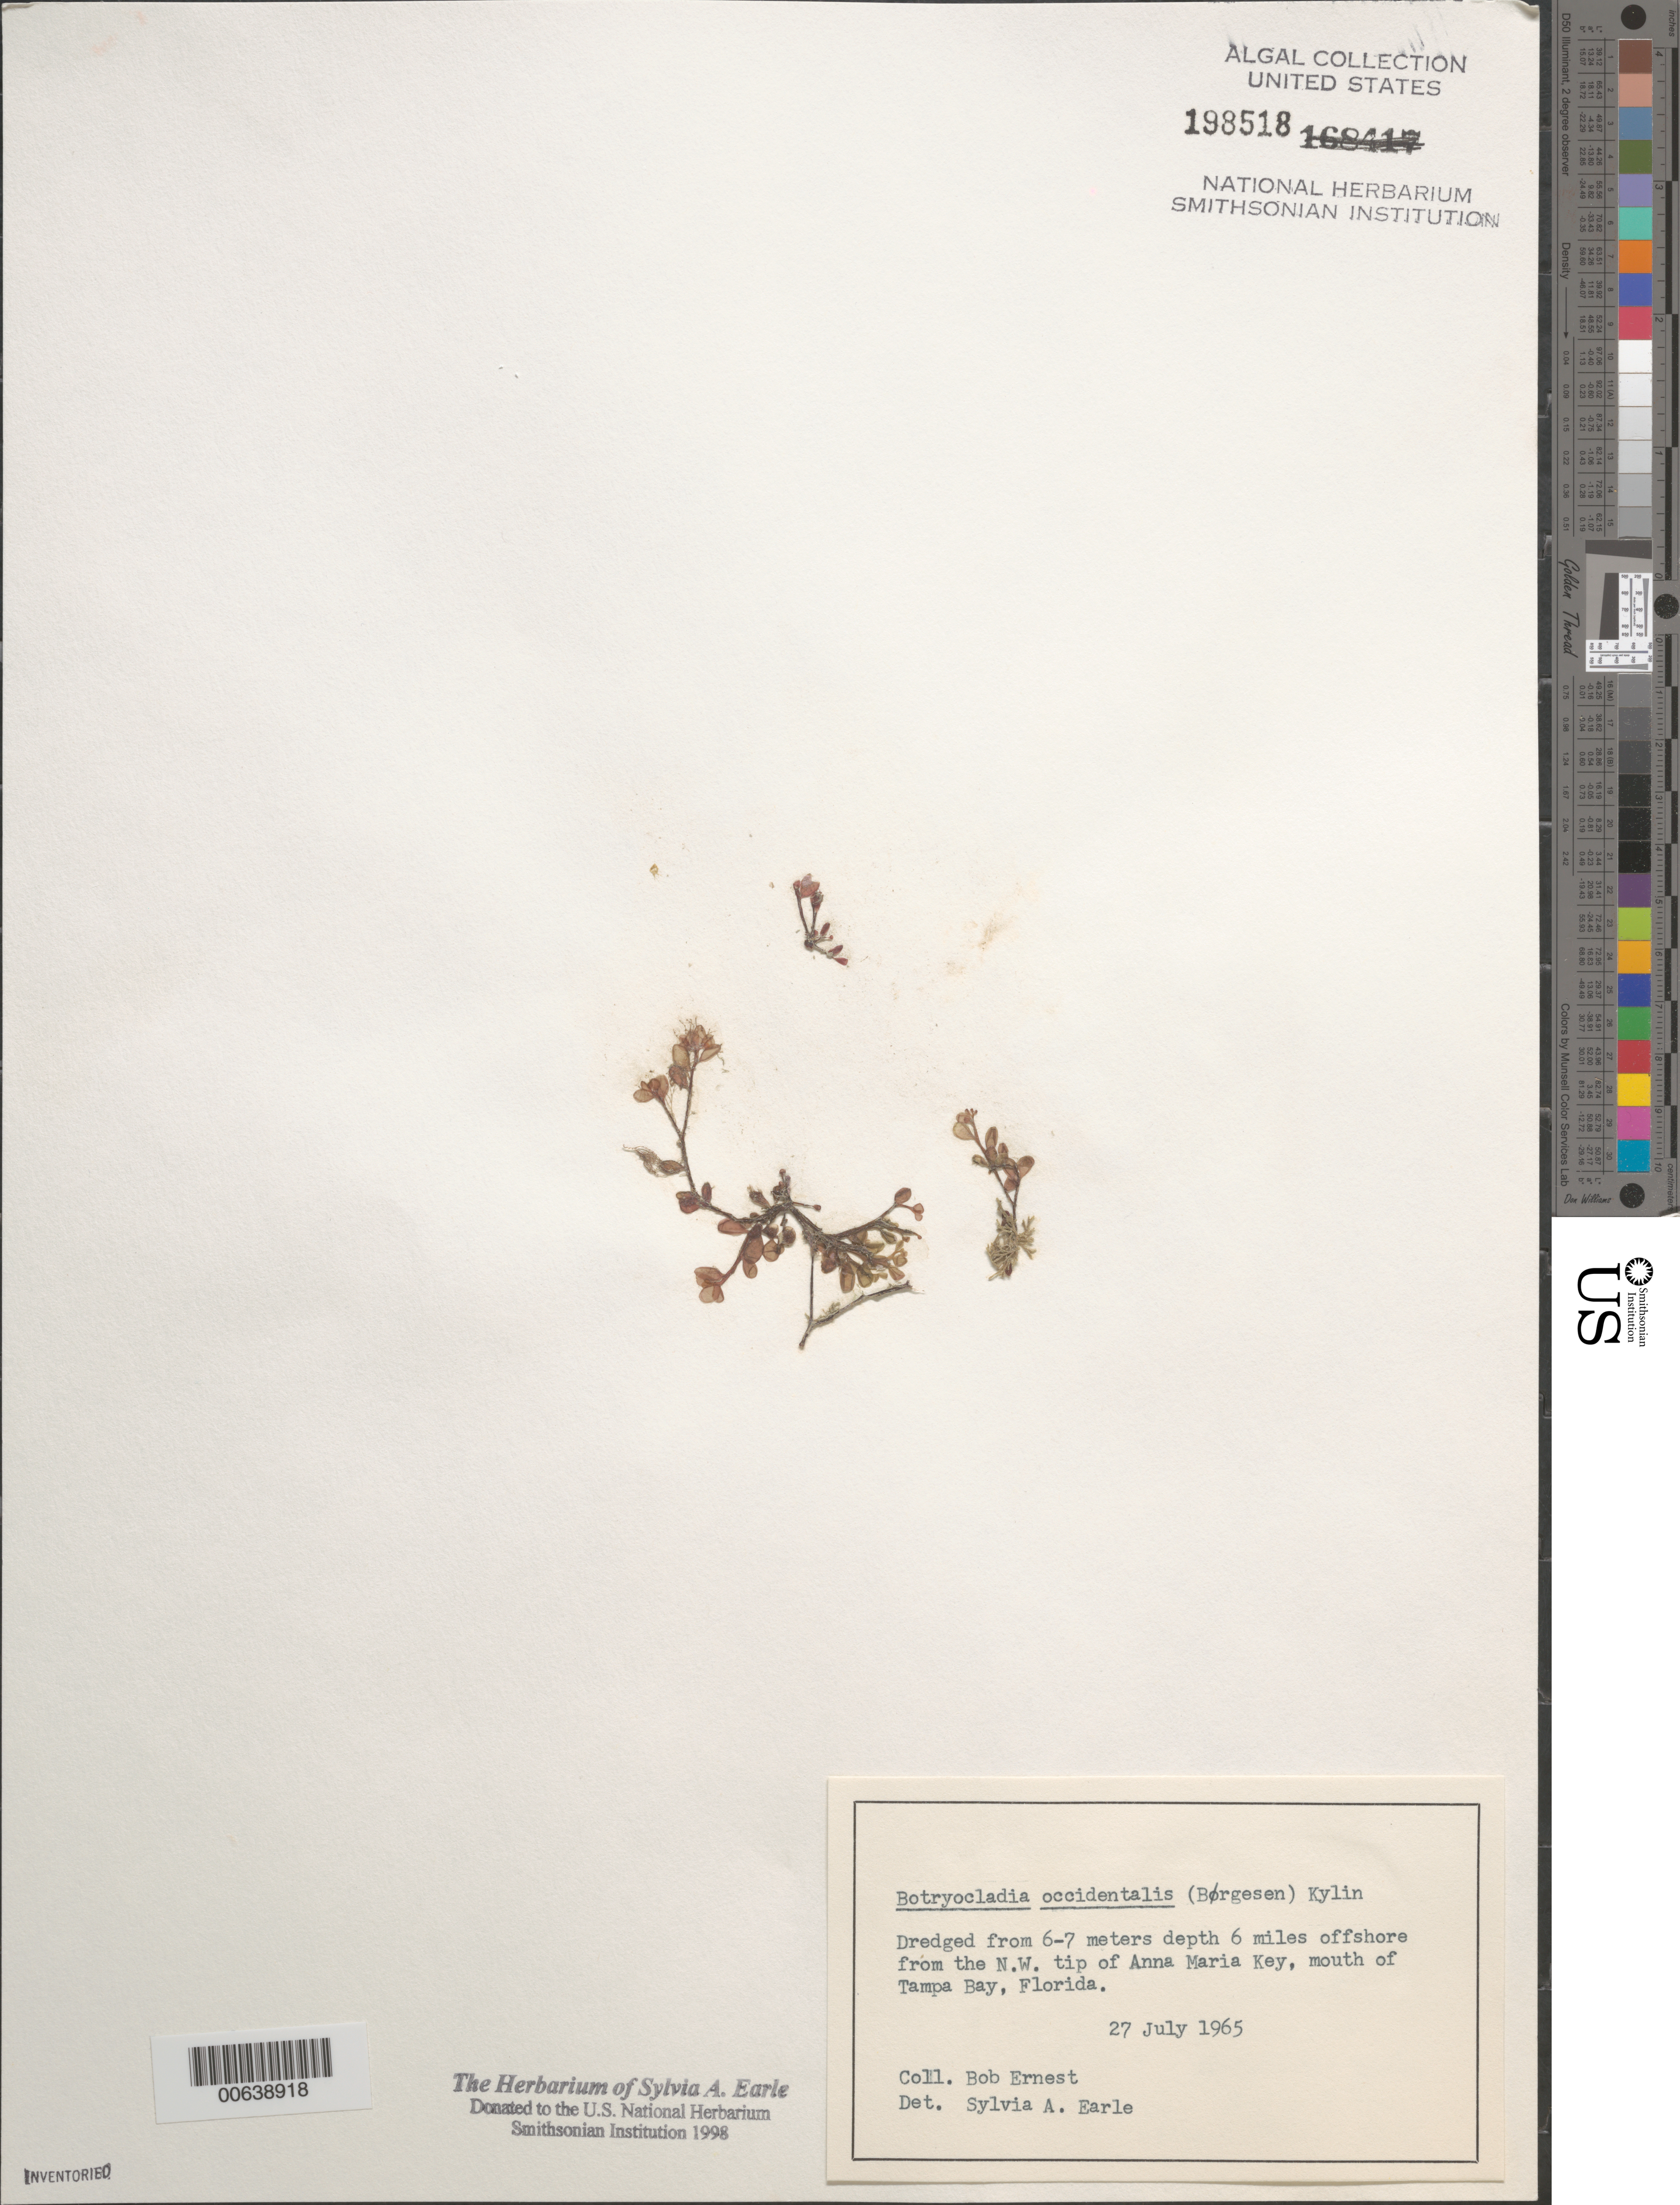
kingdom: Plantae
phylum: Rhodophyta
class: Florideophyceae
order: Rhodymeniales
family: Rhodymeniaceae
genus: Botryocladia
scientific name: Botryocladia occidentalis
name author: (Børgesen) Kylin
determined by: Earle, S. A.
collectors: R. Earnest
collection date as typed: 27 Jul 1965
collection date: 1965-07-27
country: United States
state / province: Florida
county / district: Manatee County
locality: Tampa Bay mouth, 6 miles off northwest Anna Maria Key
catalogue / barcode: US 198518